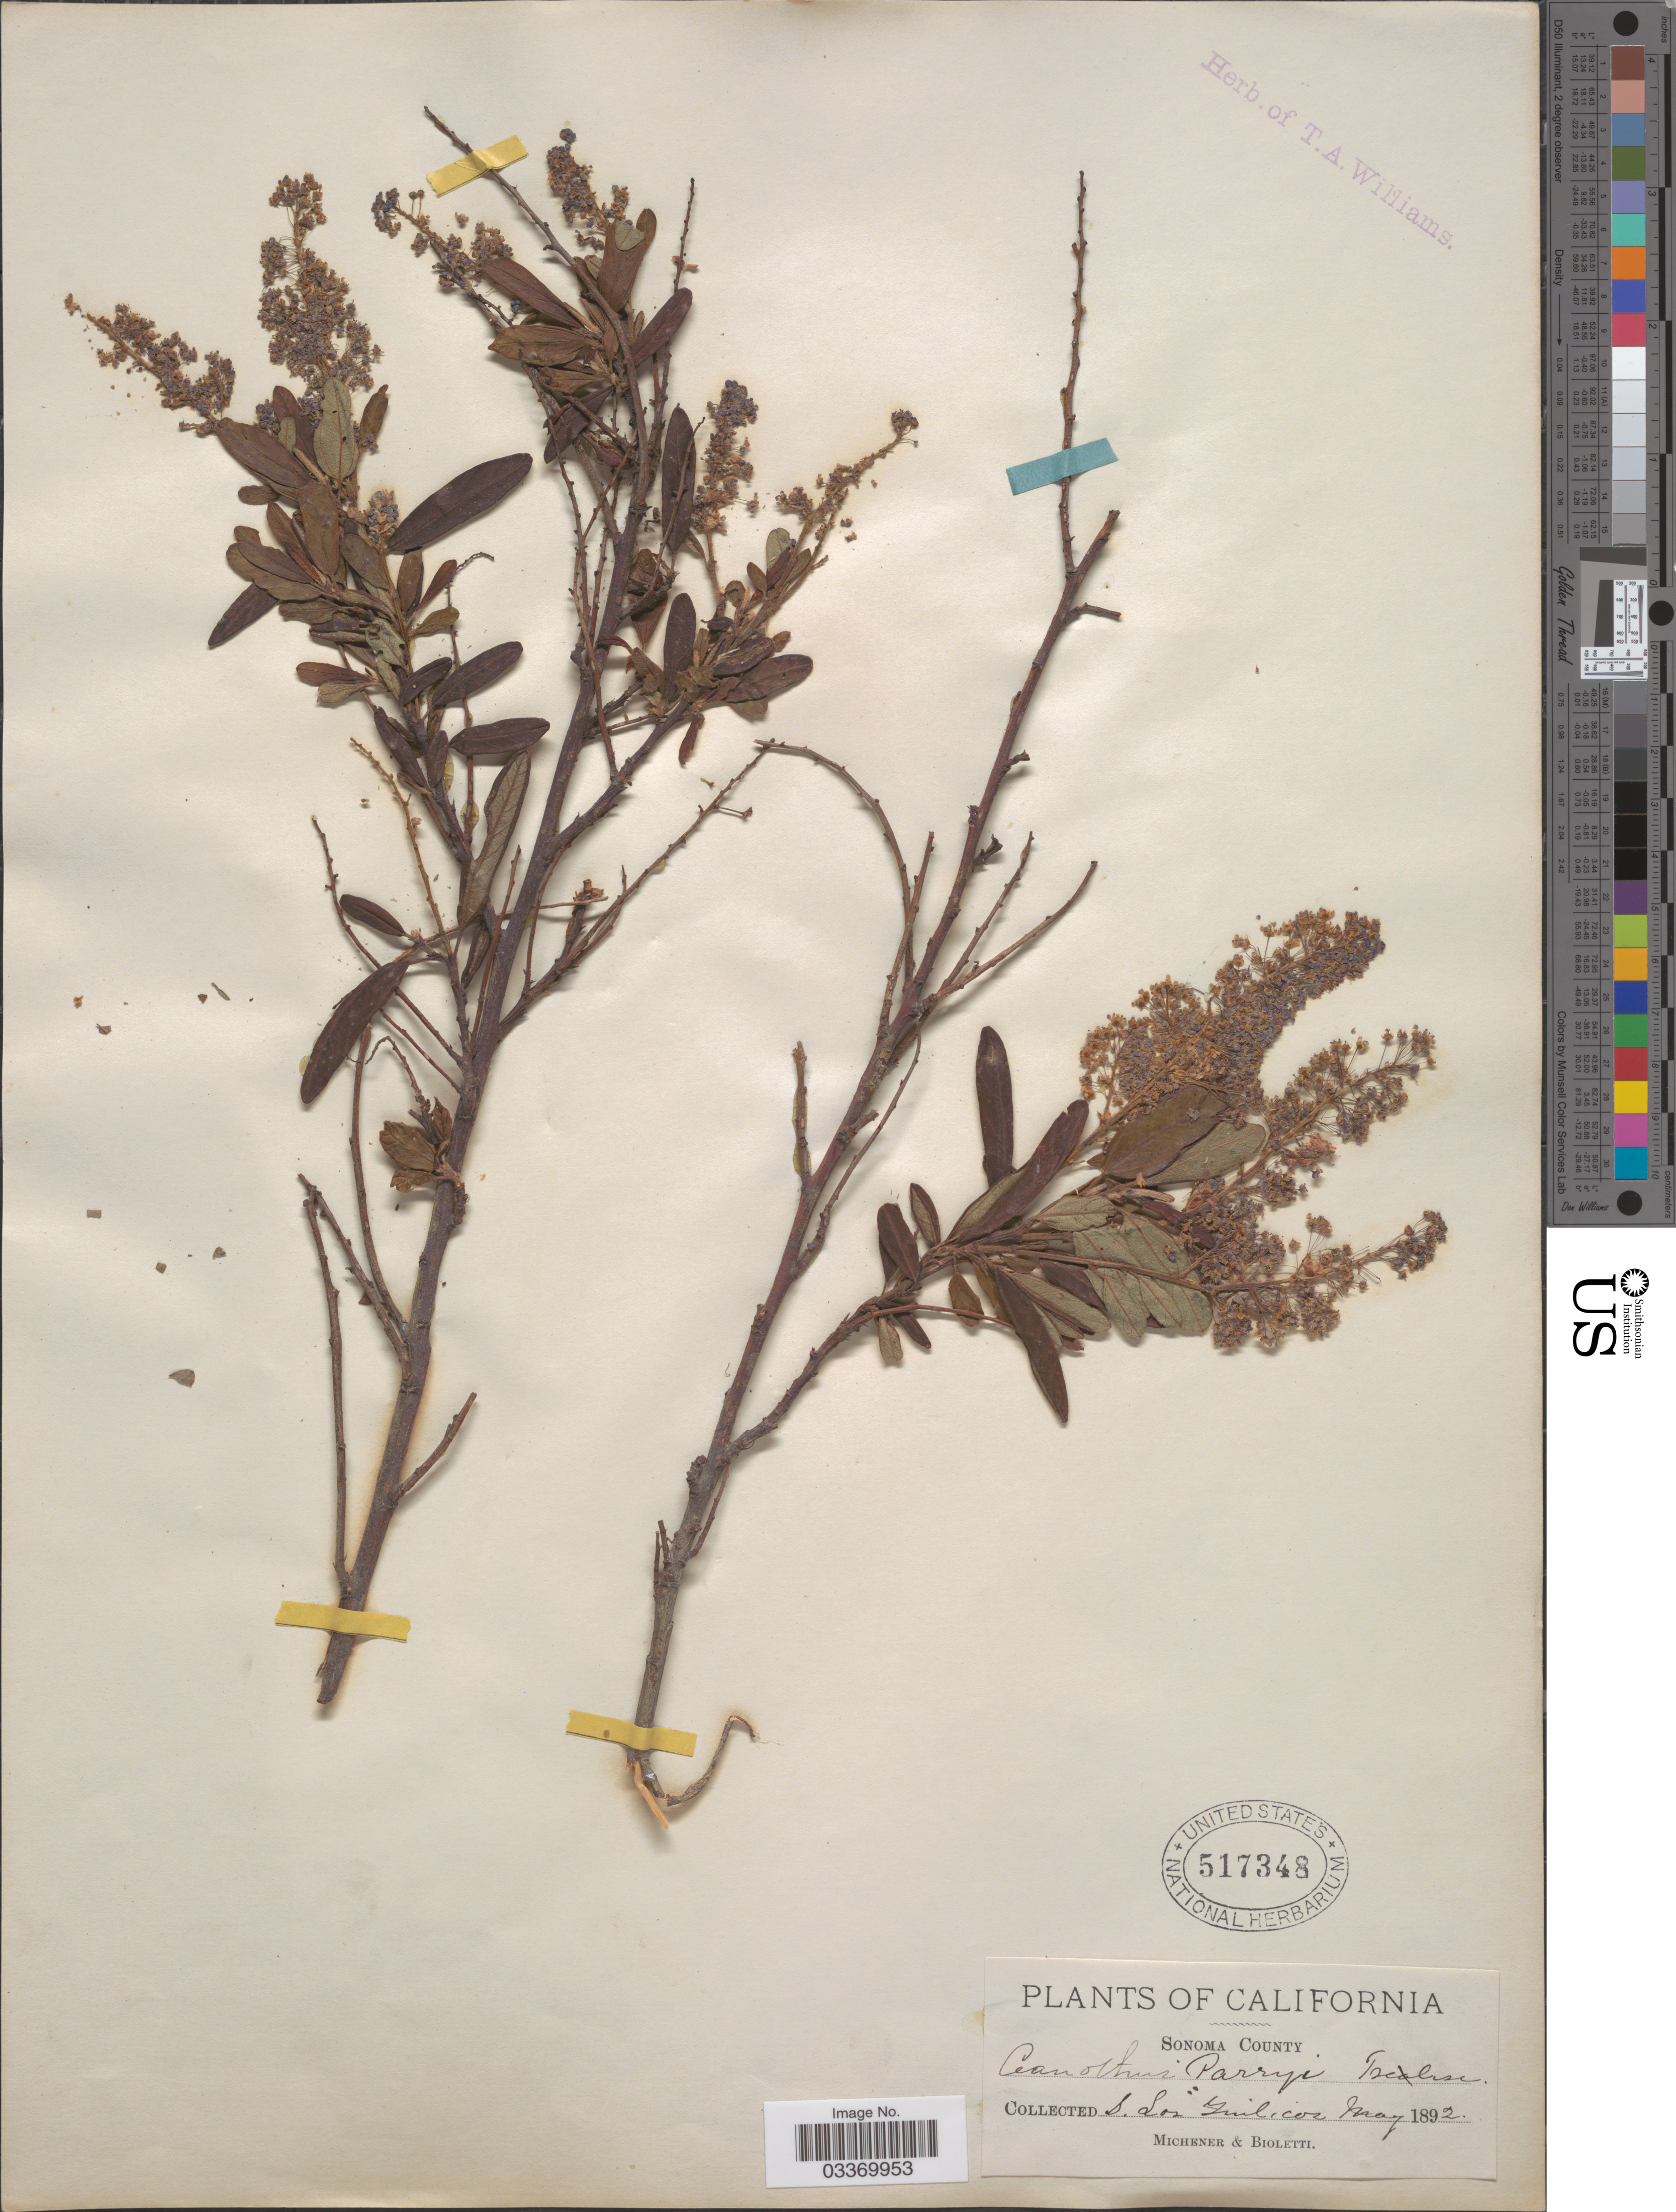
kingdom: Plantae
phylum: Tracheophyta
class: Magnoliopsida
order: Rosales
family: Rhamnaceae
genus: Ceanothus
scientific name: Ceanothus parryi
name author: Trel.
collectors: -. Michener & -- Bioletti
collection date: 1892-05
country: United States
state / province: California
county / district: Sonoma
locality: Sonoma County. S. Los Guilicos.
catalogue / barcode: US 517348